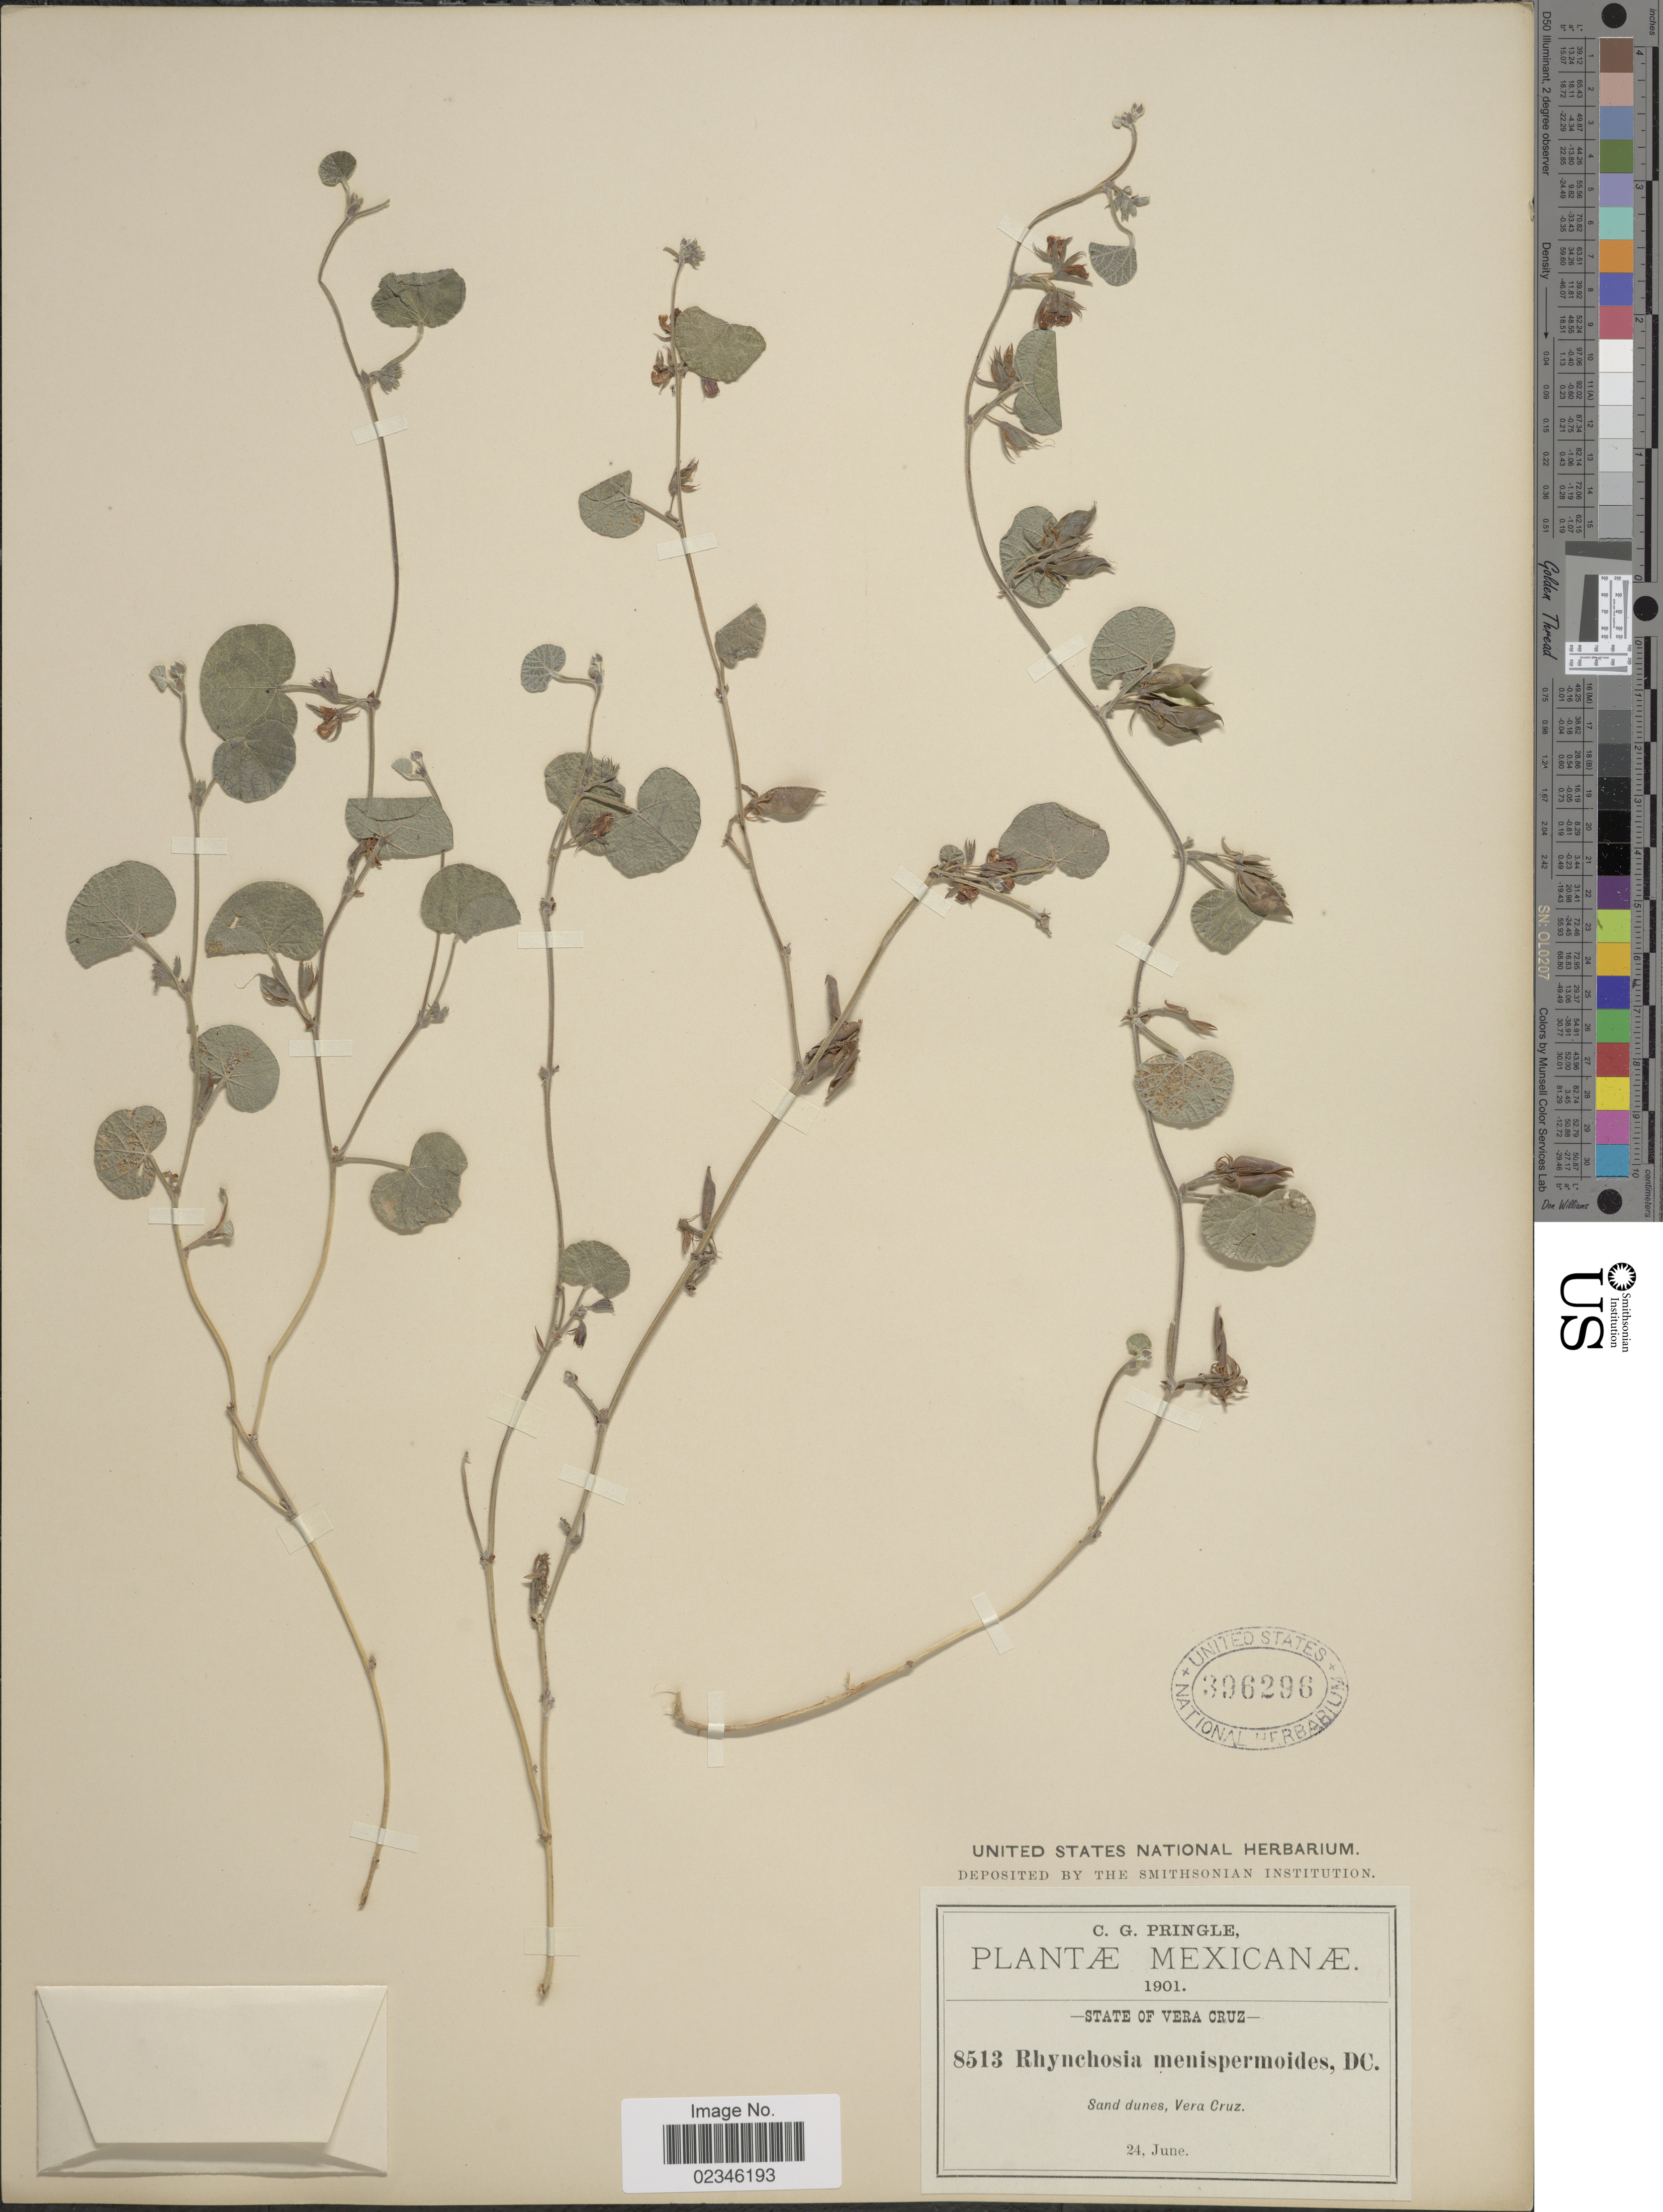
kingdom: Plantae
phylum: Tracheophyta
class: Magnoliopsida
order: Fabales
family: Fabaceae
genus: Rhynchosia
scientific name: Rhynchosia americana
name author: (Mill.) Metz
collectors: C. G. Pringle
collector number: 8513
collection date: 1901-06-24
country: Mexico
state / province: Veracruz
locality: Vera Cruz. Sand dunes, Vera Cruz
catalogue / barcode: US 396296